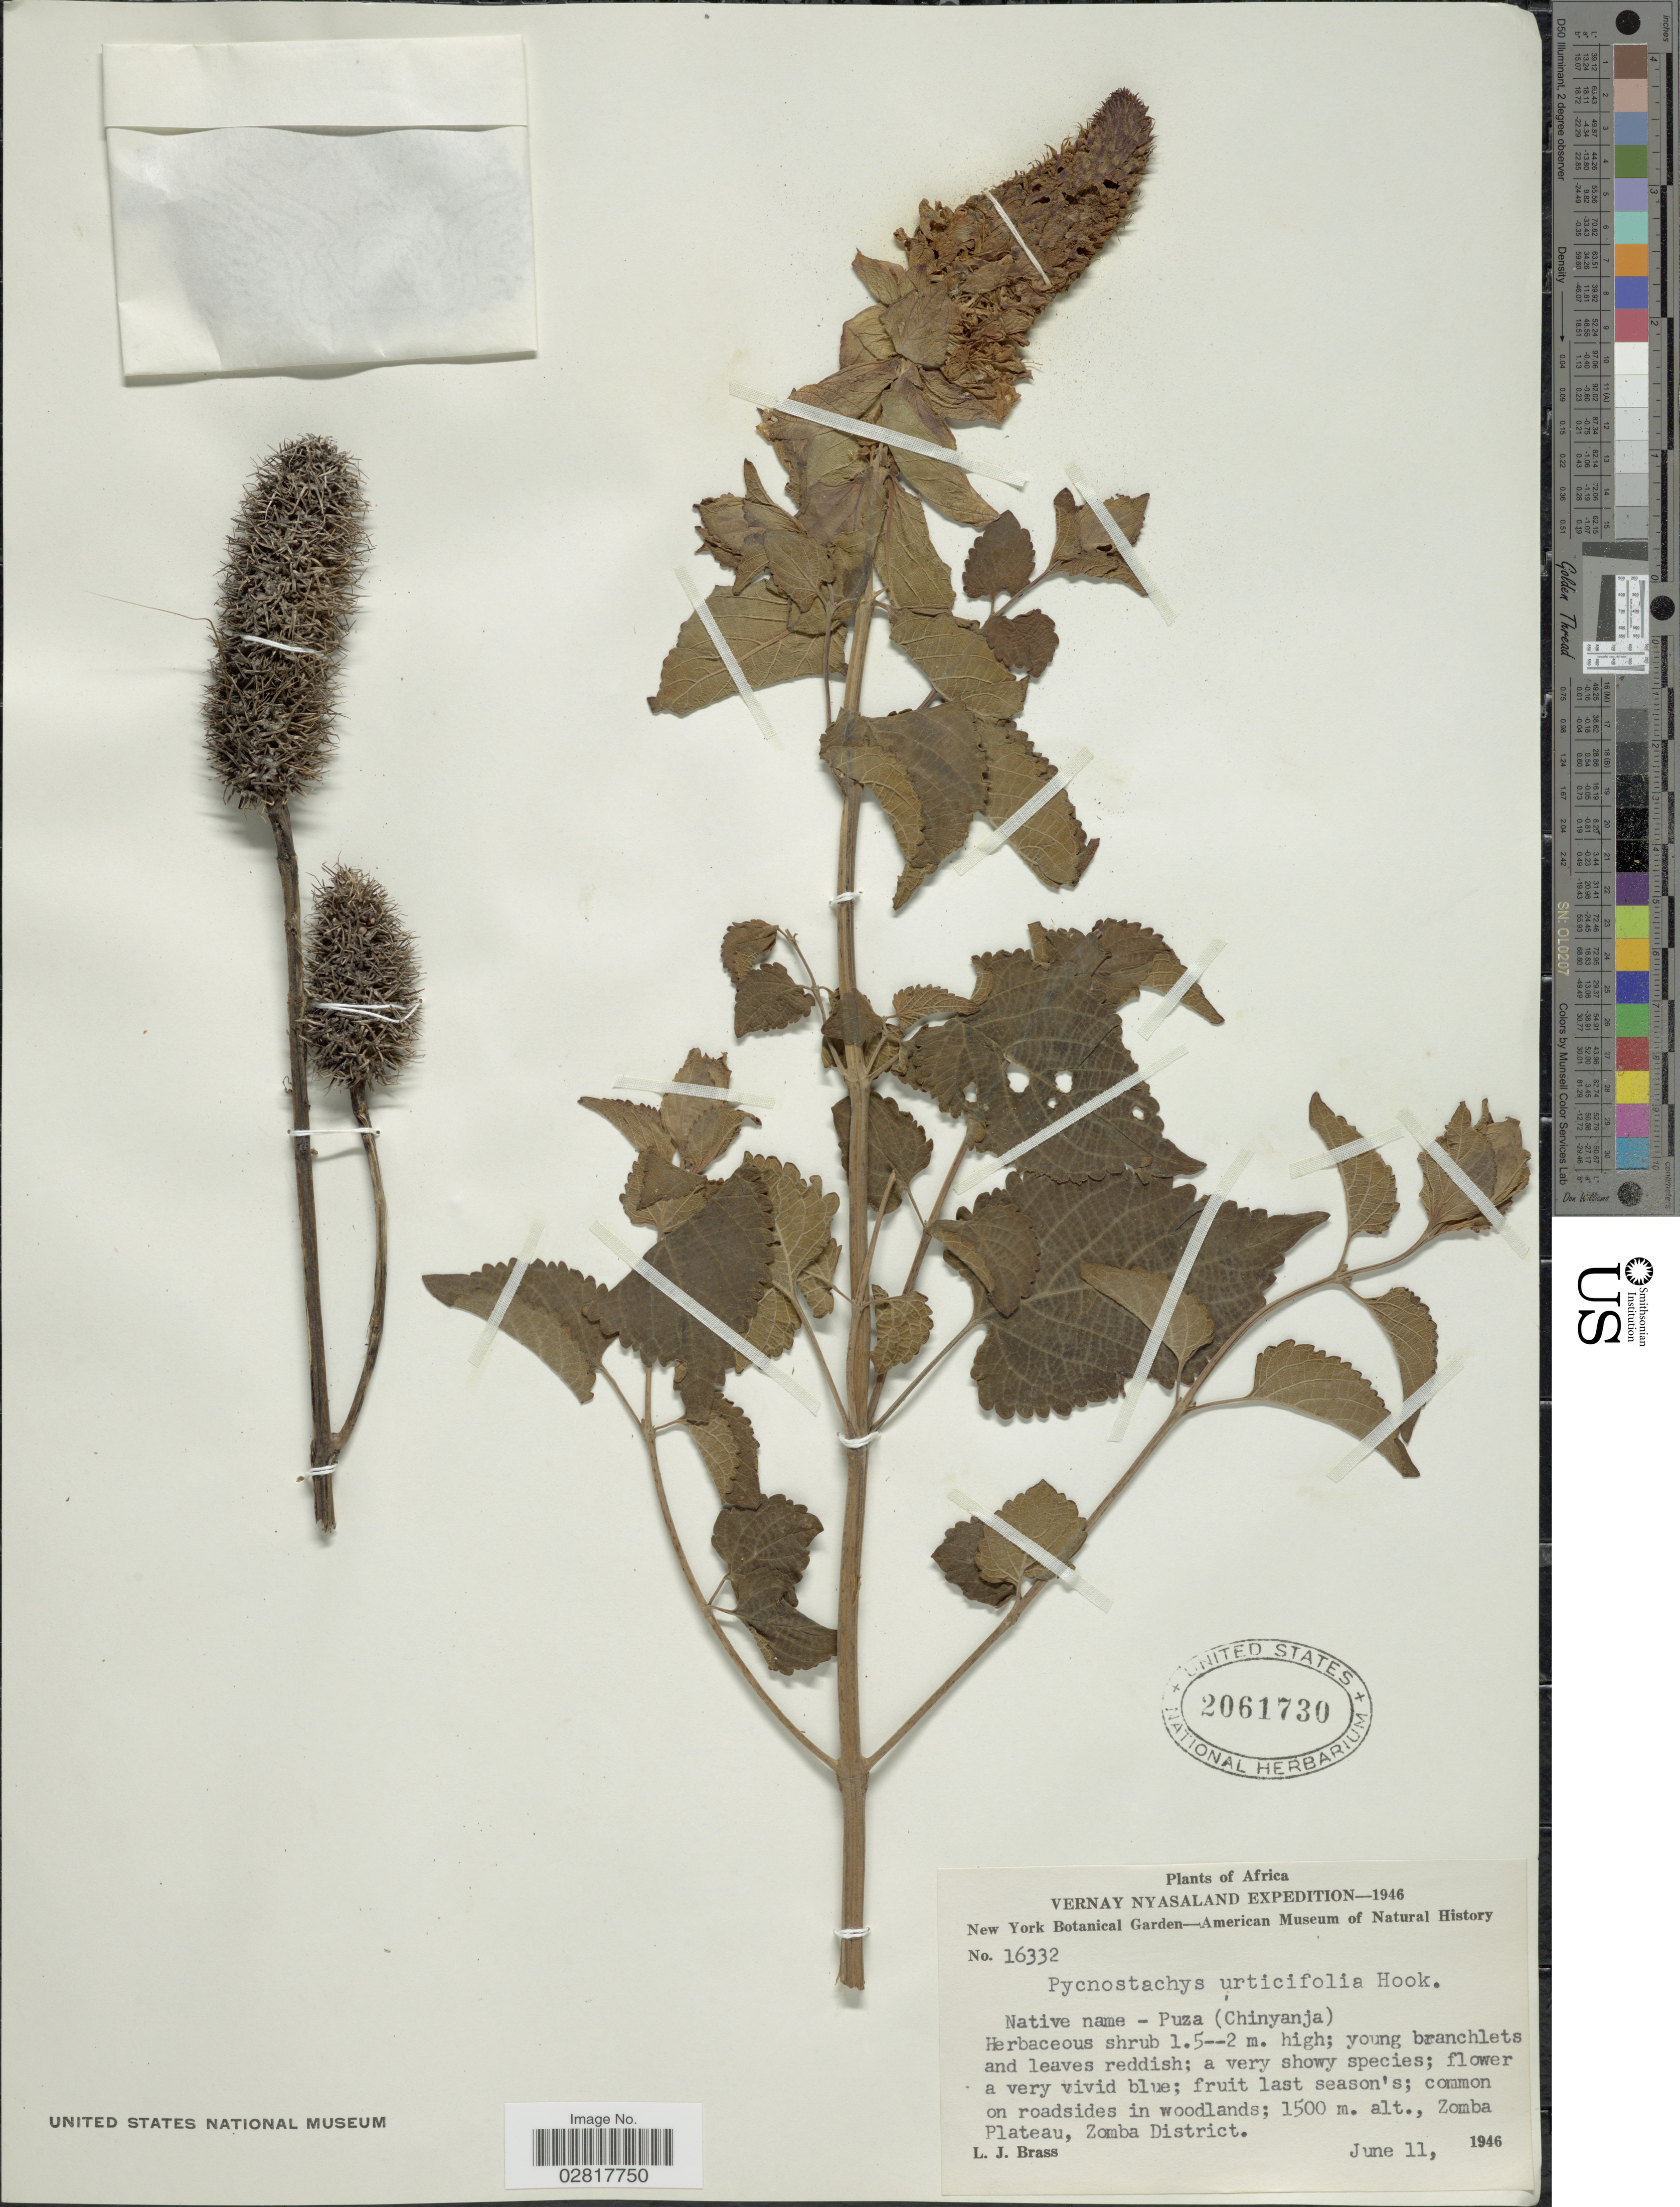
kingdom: Plantae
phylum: Tracheophyta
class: Magnoliopsida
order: Lamiales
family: Lamiaceae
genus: Pycnostachys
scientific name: Pycnostachys urticifolia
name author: Hook.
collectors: L. J. Brass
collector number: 16332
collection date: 1946-06-11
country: Malawi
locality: Africa. Vernay Nyasaland. Common on roadsides in woodlands; Zomba Plateau, Zomba District.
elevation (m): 1500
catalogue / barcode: US 2061730